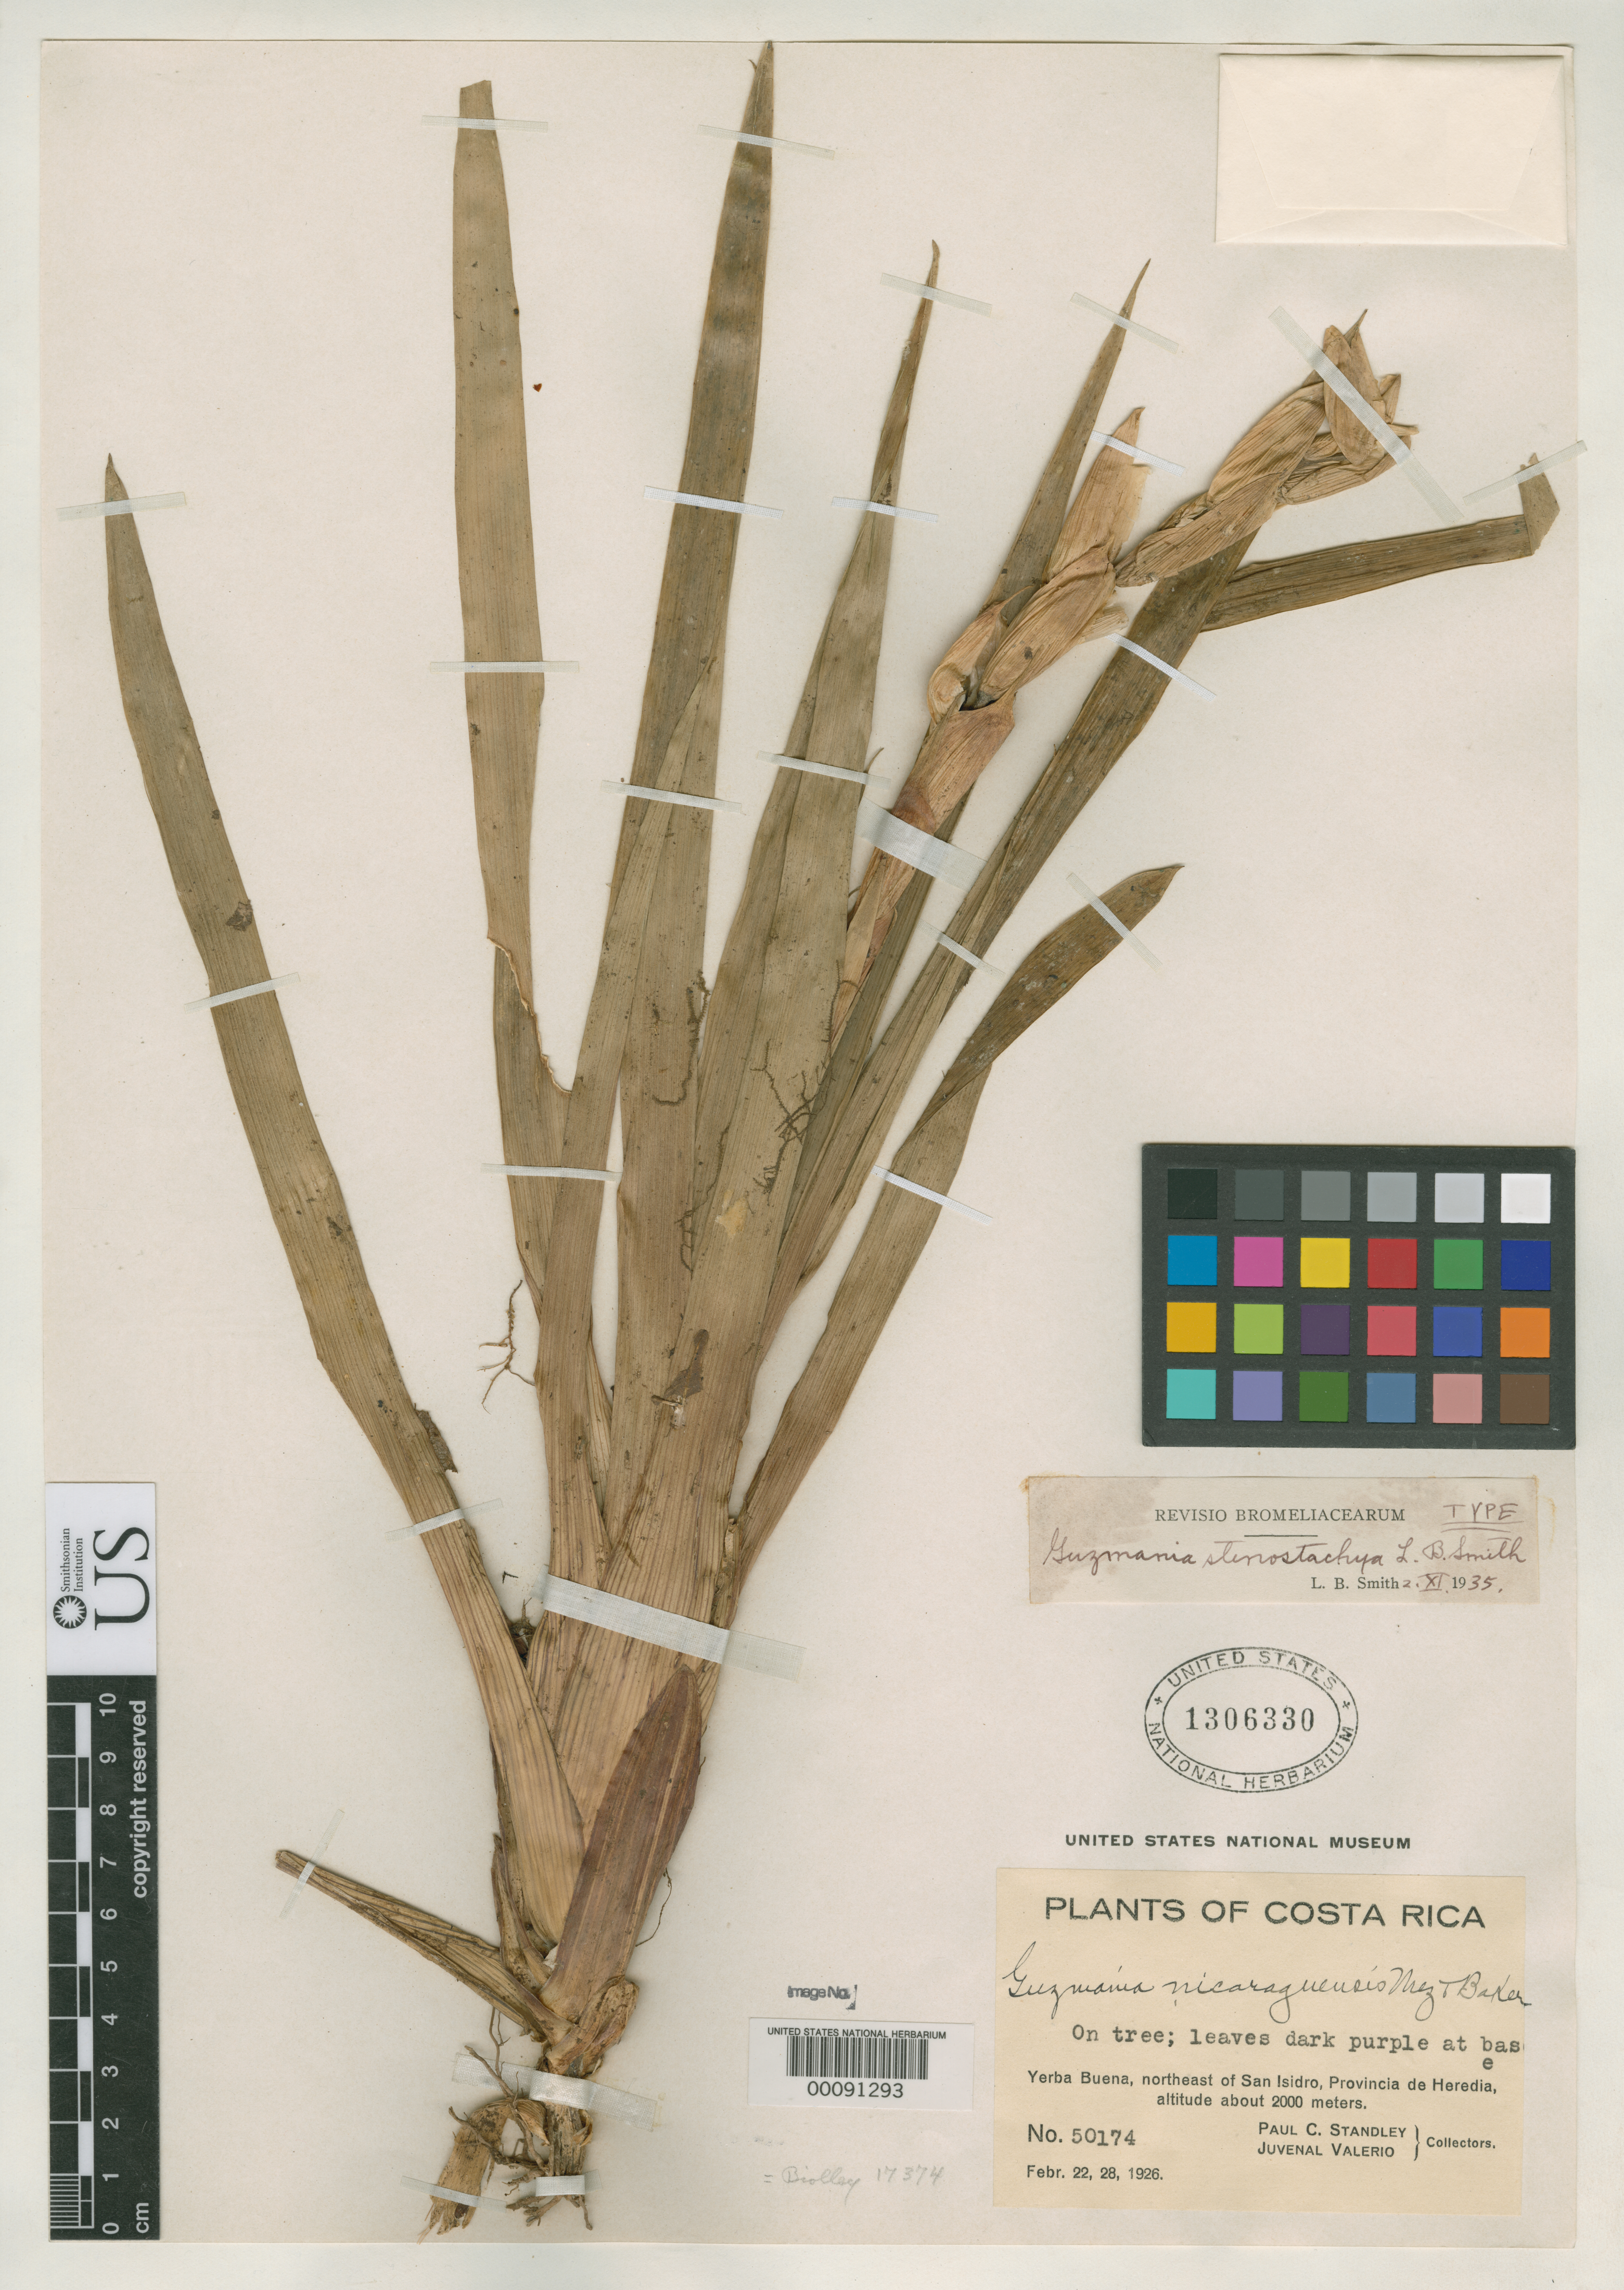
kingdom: Plantae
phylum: Tracheophyta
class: Liliopsida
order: Poales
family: Bromeliaceae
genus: Guzmania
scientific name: Guzmania stenostachya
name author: L.B. Sm.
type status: Holotype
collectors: P. C. Standley & J. Valerio R.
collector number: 50174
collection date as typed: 1926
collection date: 1926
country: Costa Rica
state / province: Heredia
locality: Yerba Buena, NE of San Isidro.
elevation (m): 2000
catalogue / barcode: US 1306330